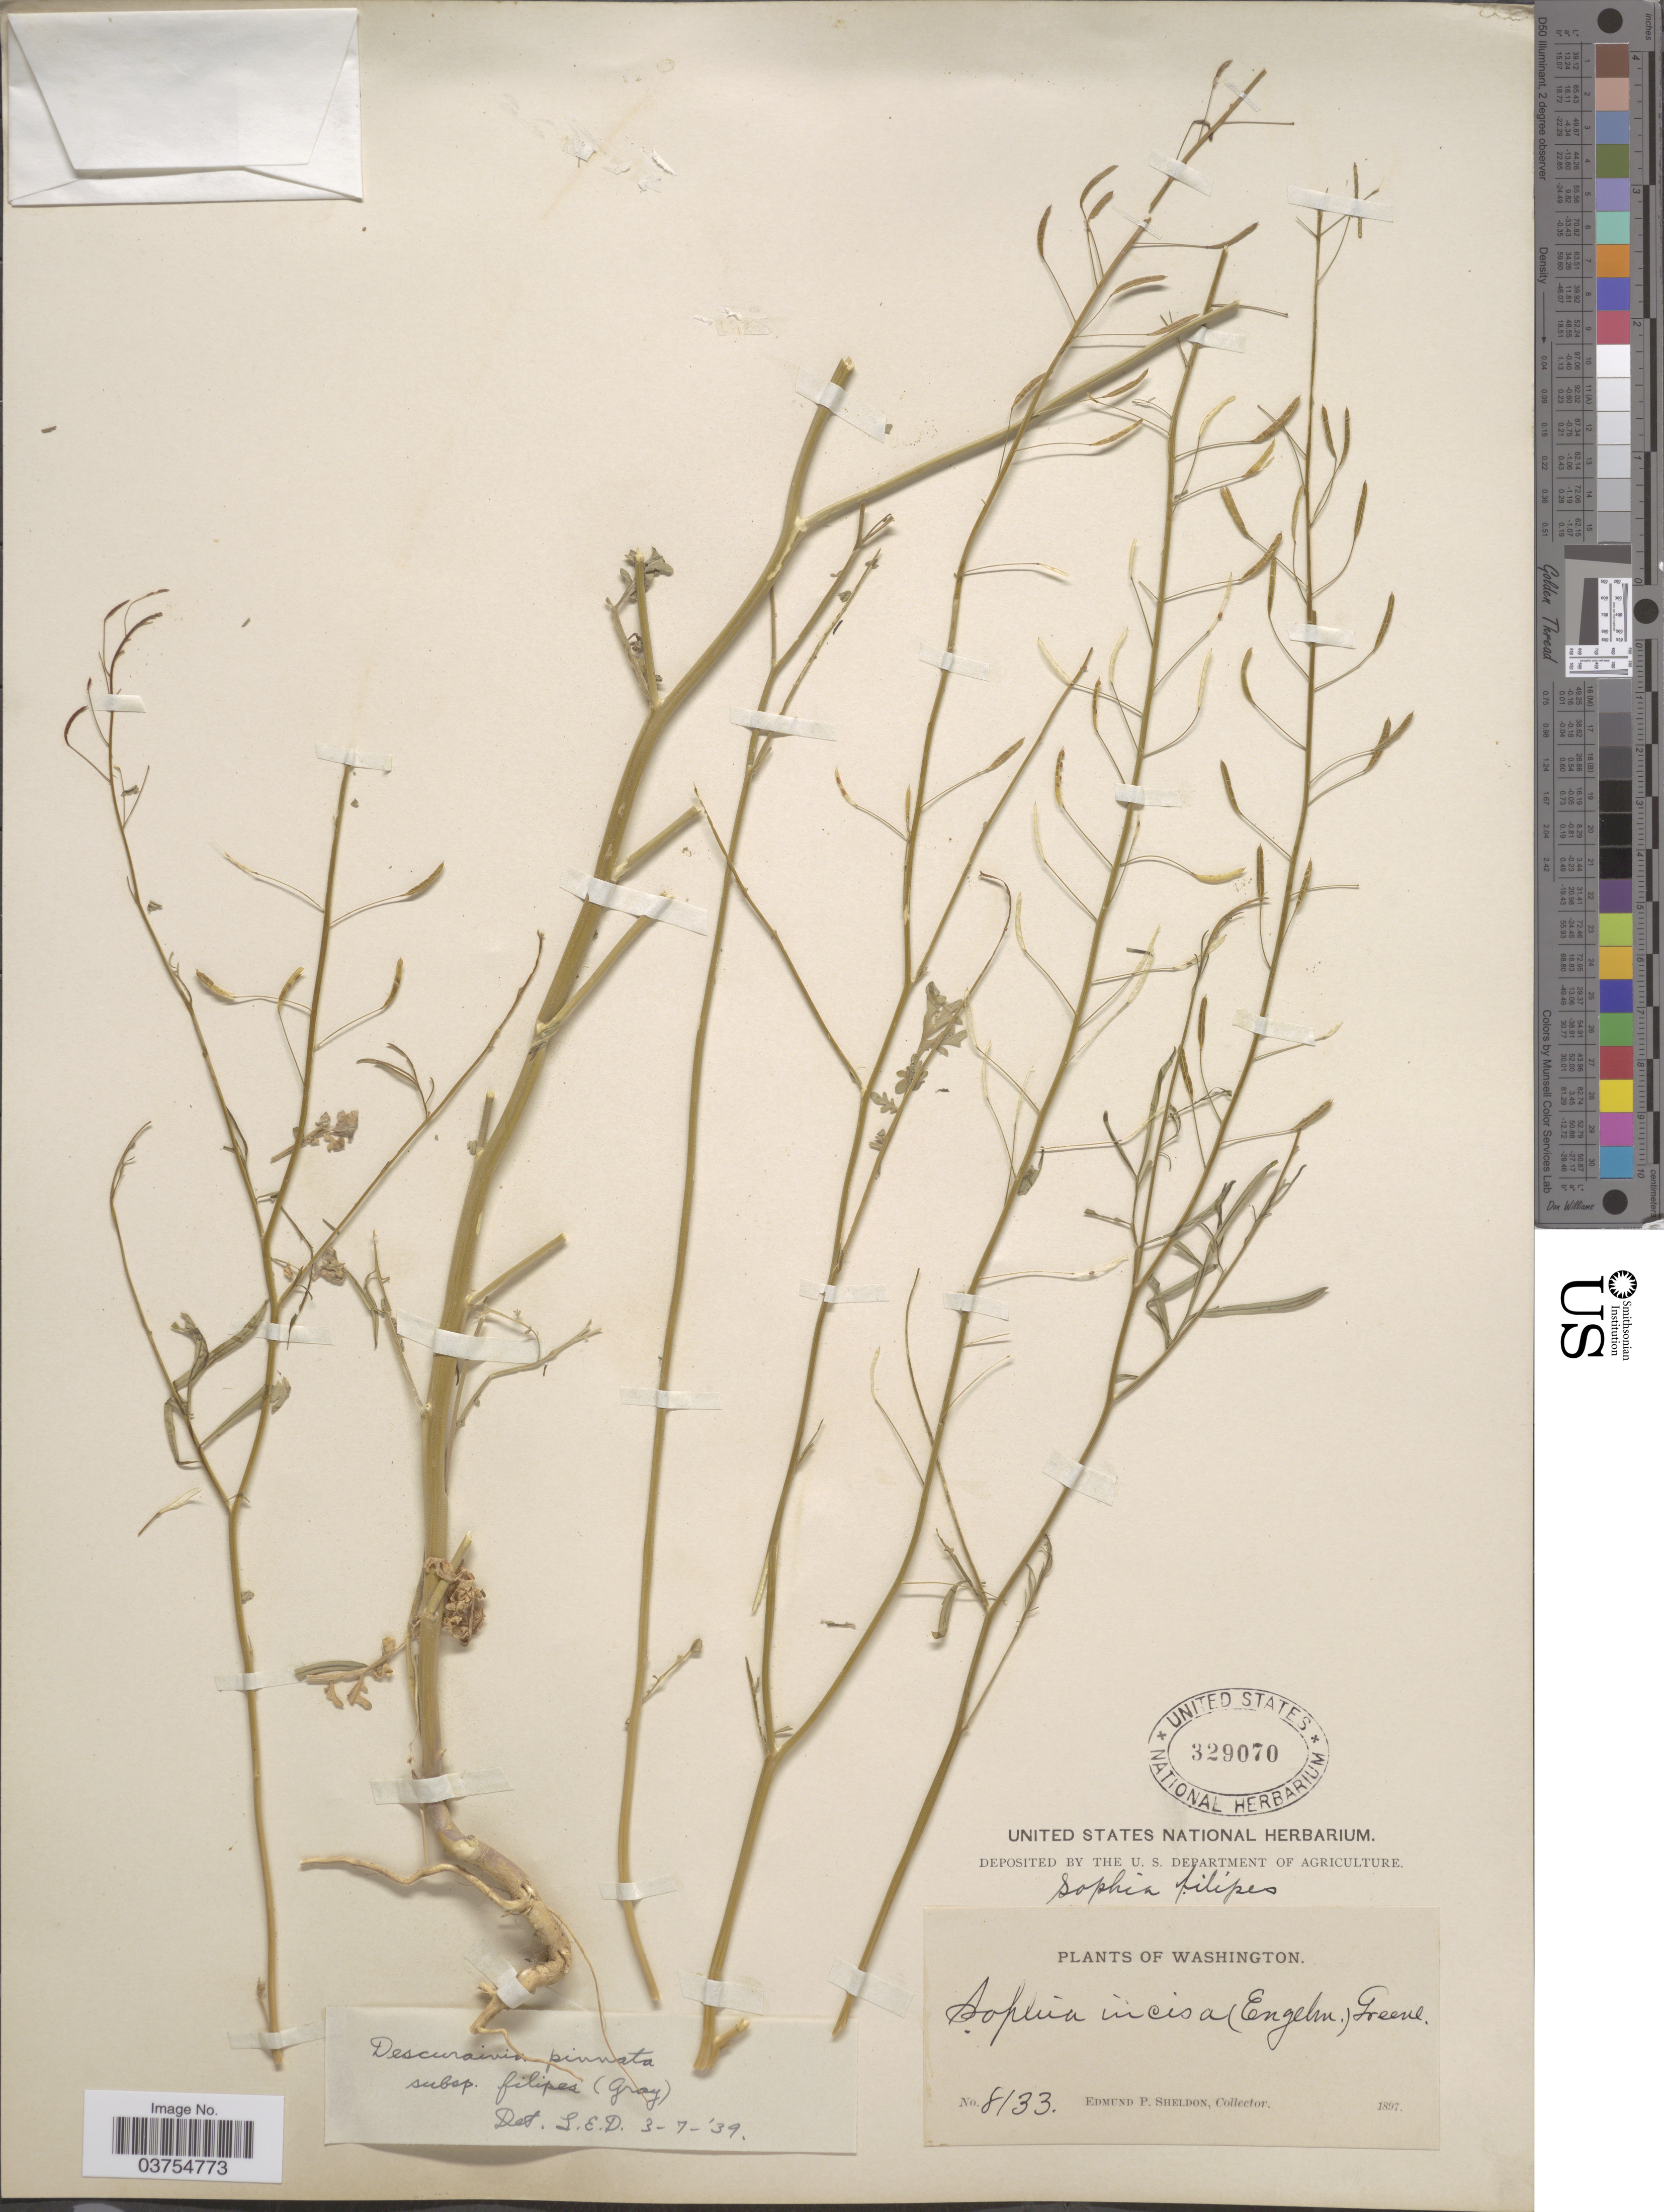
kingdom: Plantae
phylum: Tracheophyta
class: Magnoliopsida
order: Brassicales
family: Brassicaceae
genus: Descurainia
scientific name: Descurainia pinnata subsp. filipes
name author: (A. Gray) Detling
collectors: E. P. Sheldon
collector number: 8133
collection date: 1897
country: United States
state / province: Washington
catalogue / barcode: US 329070